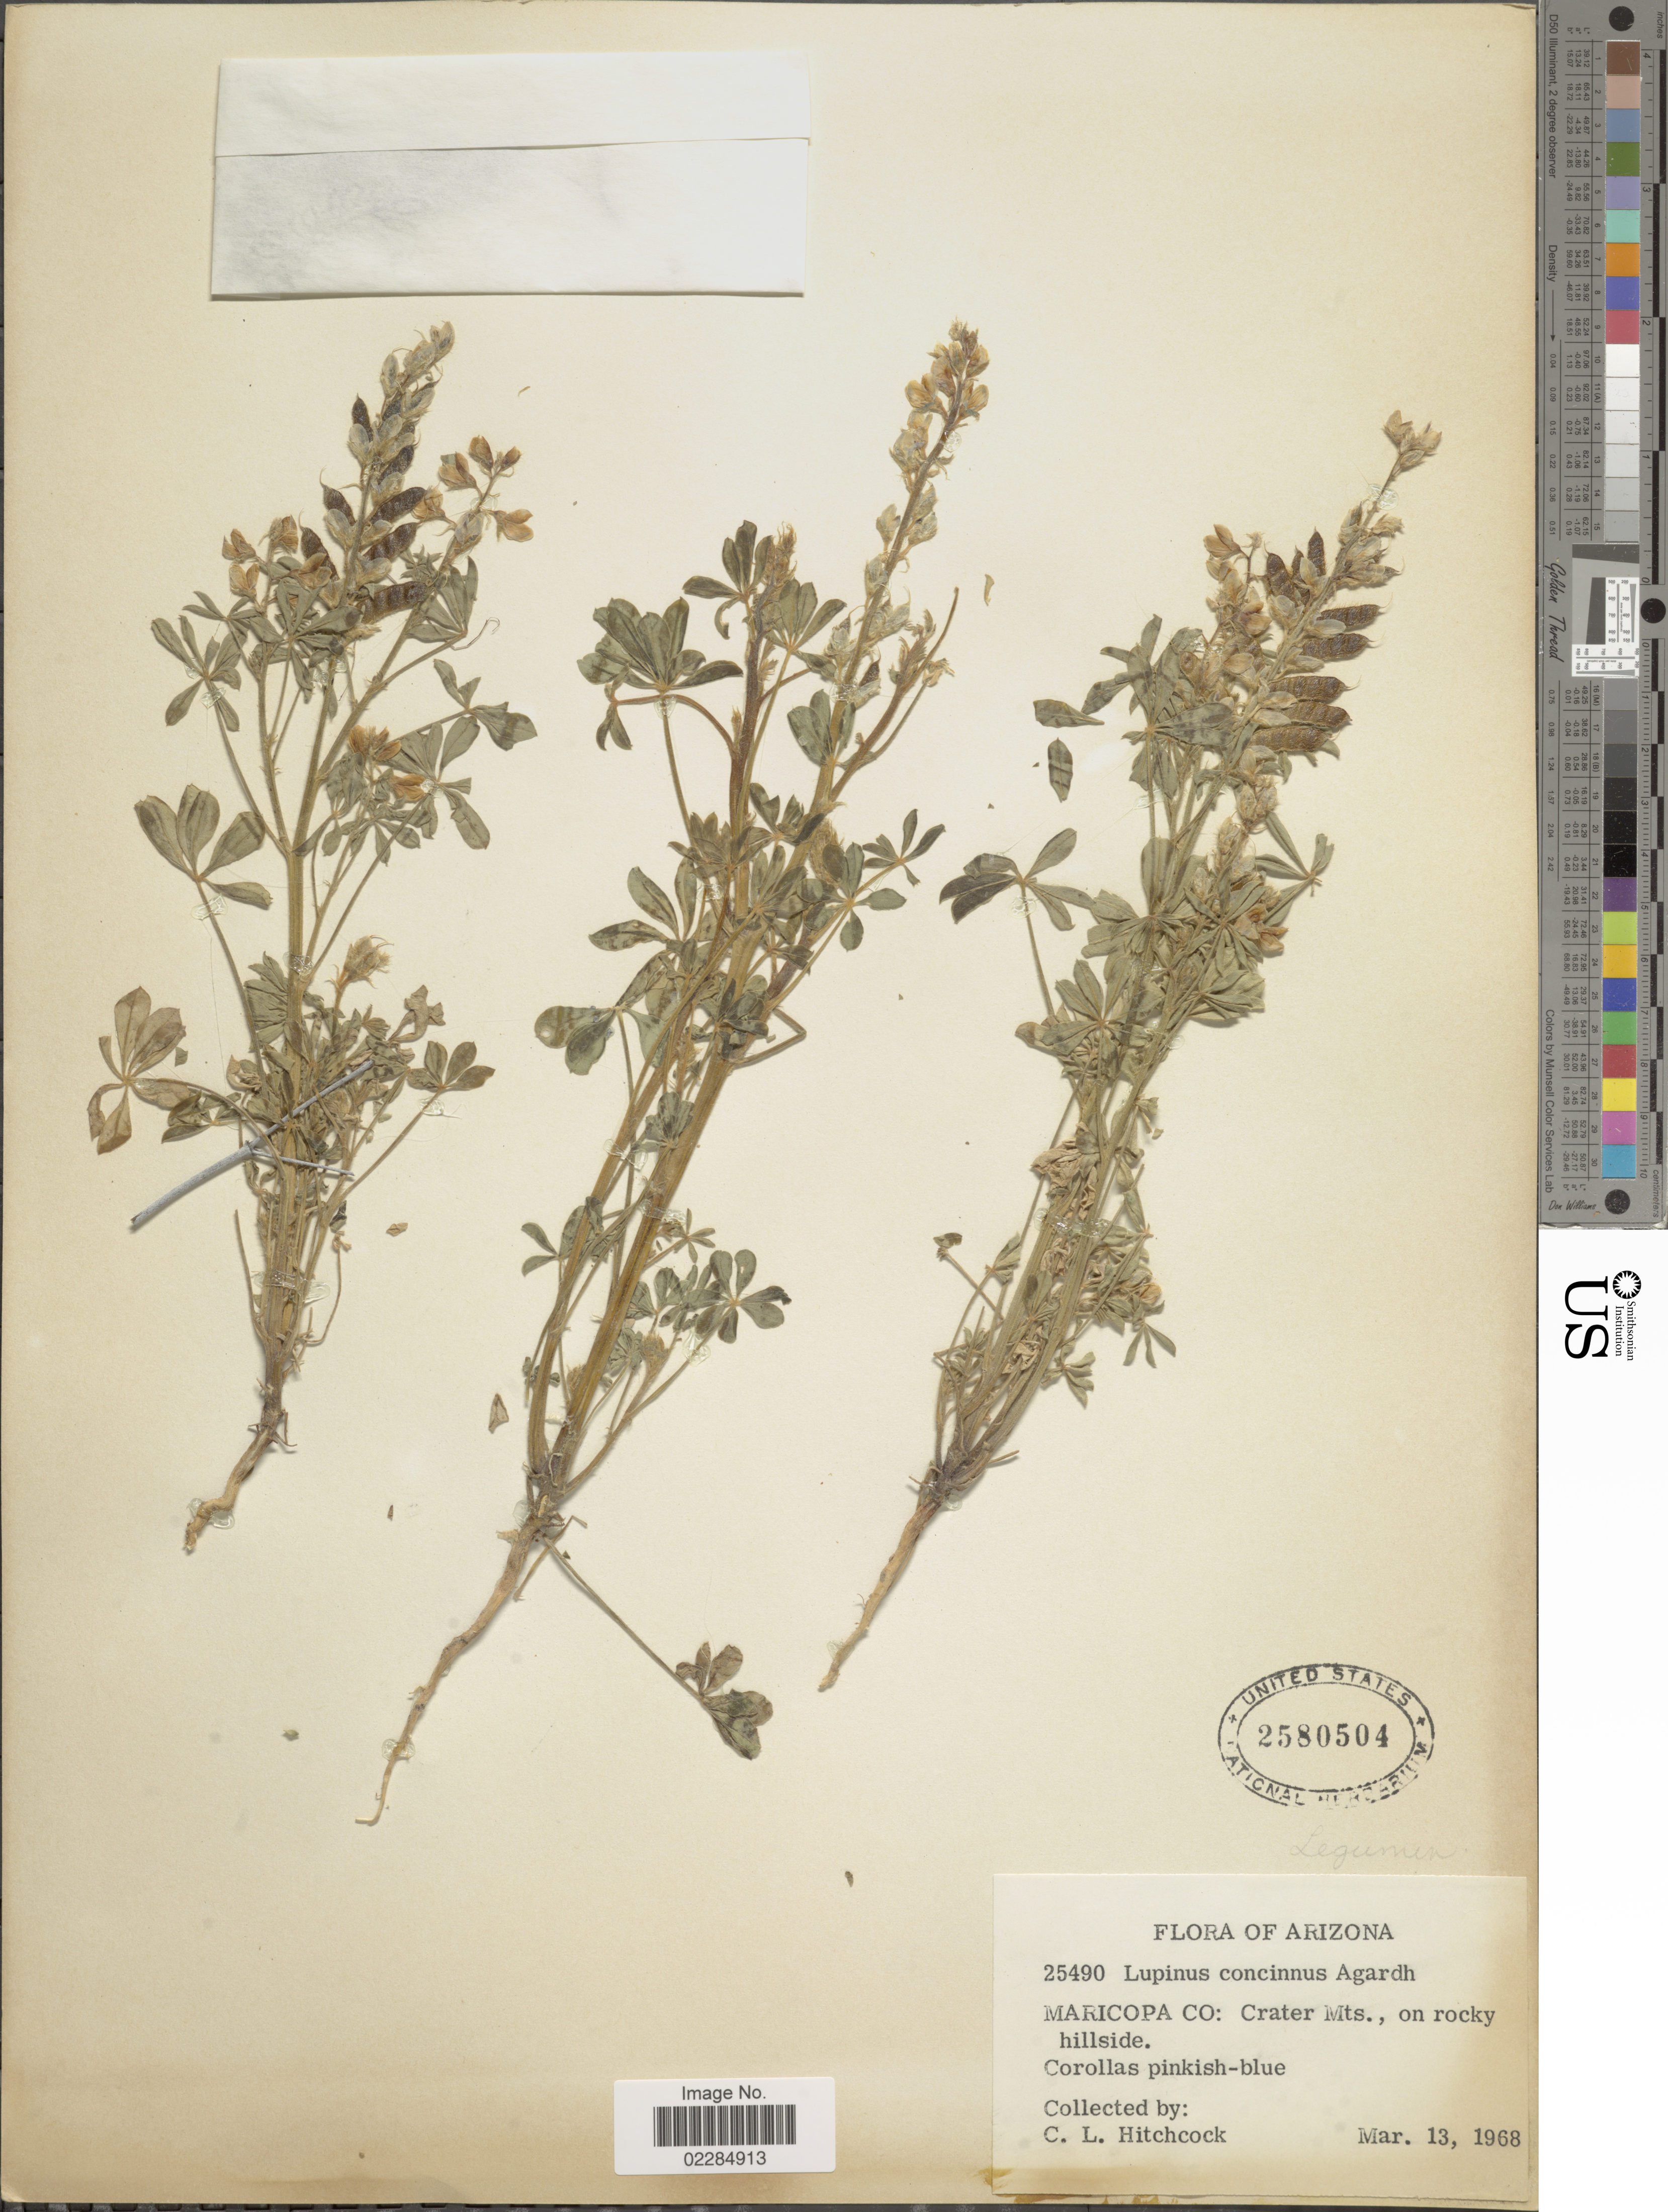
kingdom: Plantae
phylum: Tracheophyta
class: Magnoliopsida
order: Fabales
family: Fabaceae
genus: Lupinus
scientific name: Lupinus concinnus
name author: J. Agardh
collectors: C. L. Hitchcock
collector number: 25490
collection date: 1968-03-13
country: United States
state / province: Arizona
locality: Maricopa Co: Crater Mts., on rocky hillside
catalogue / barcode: US 2580504